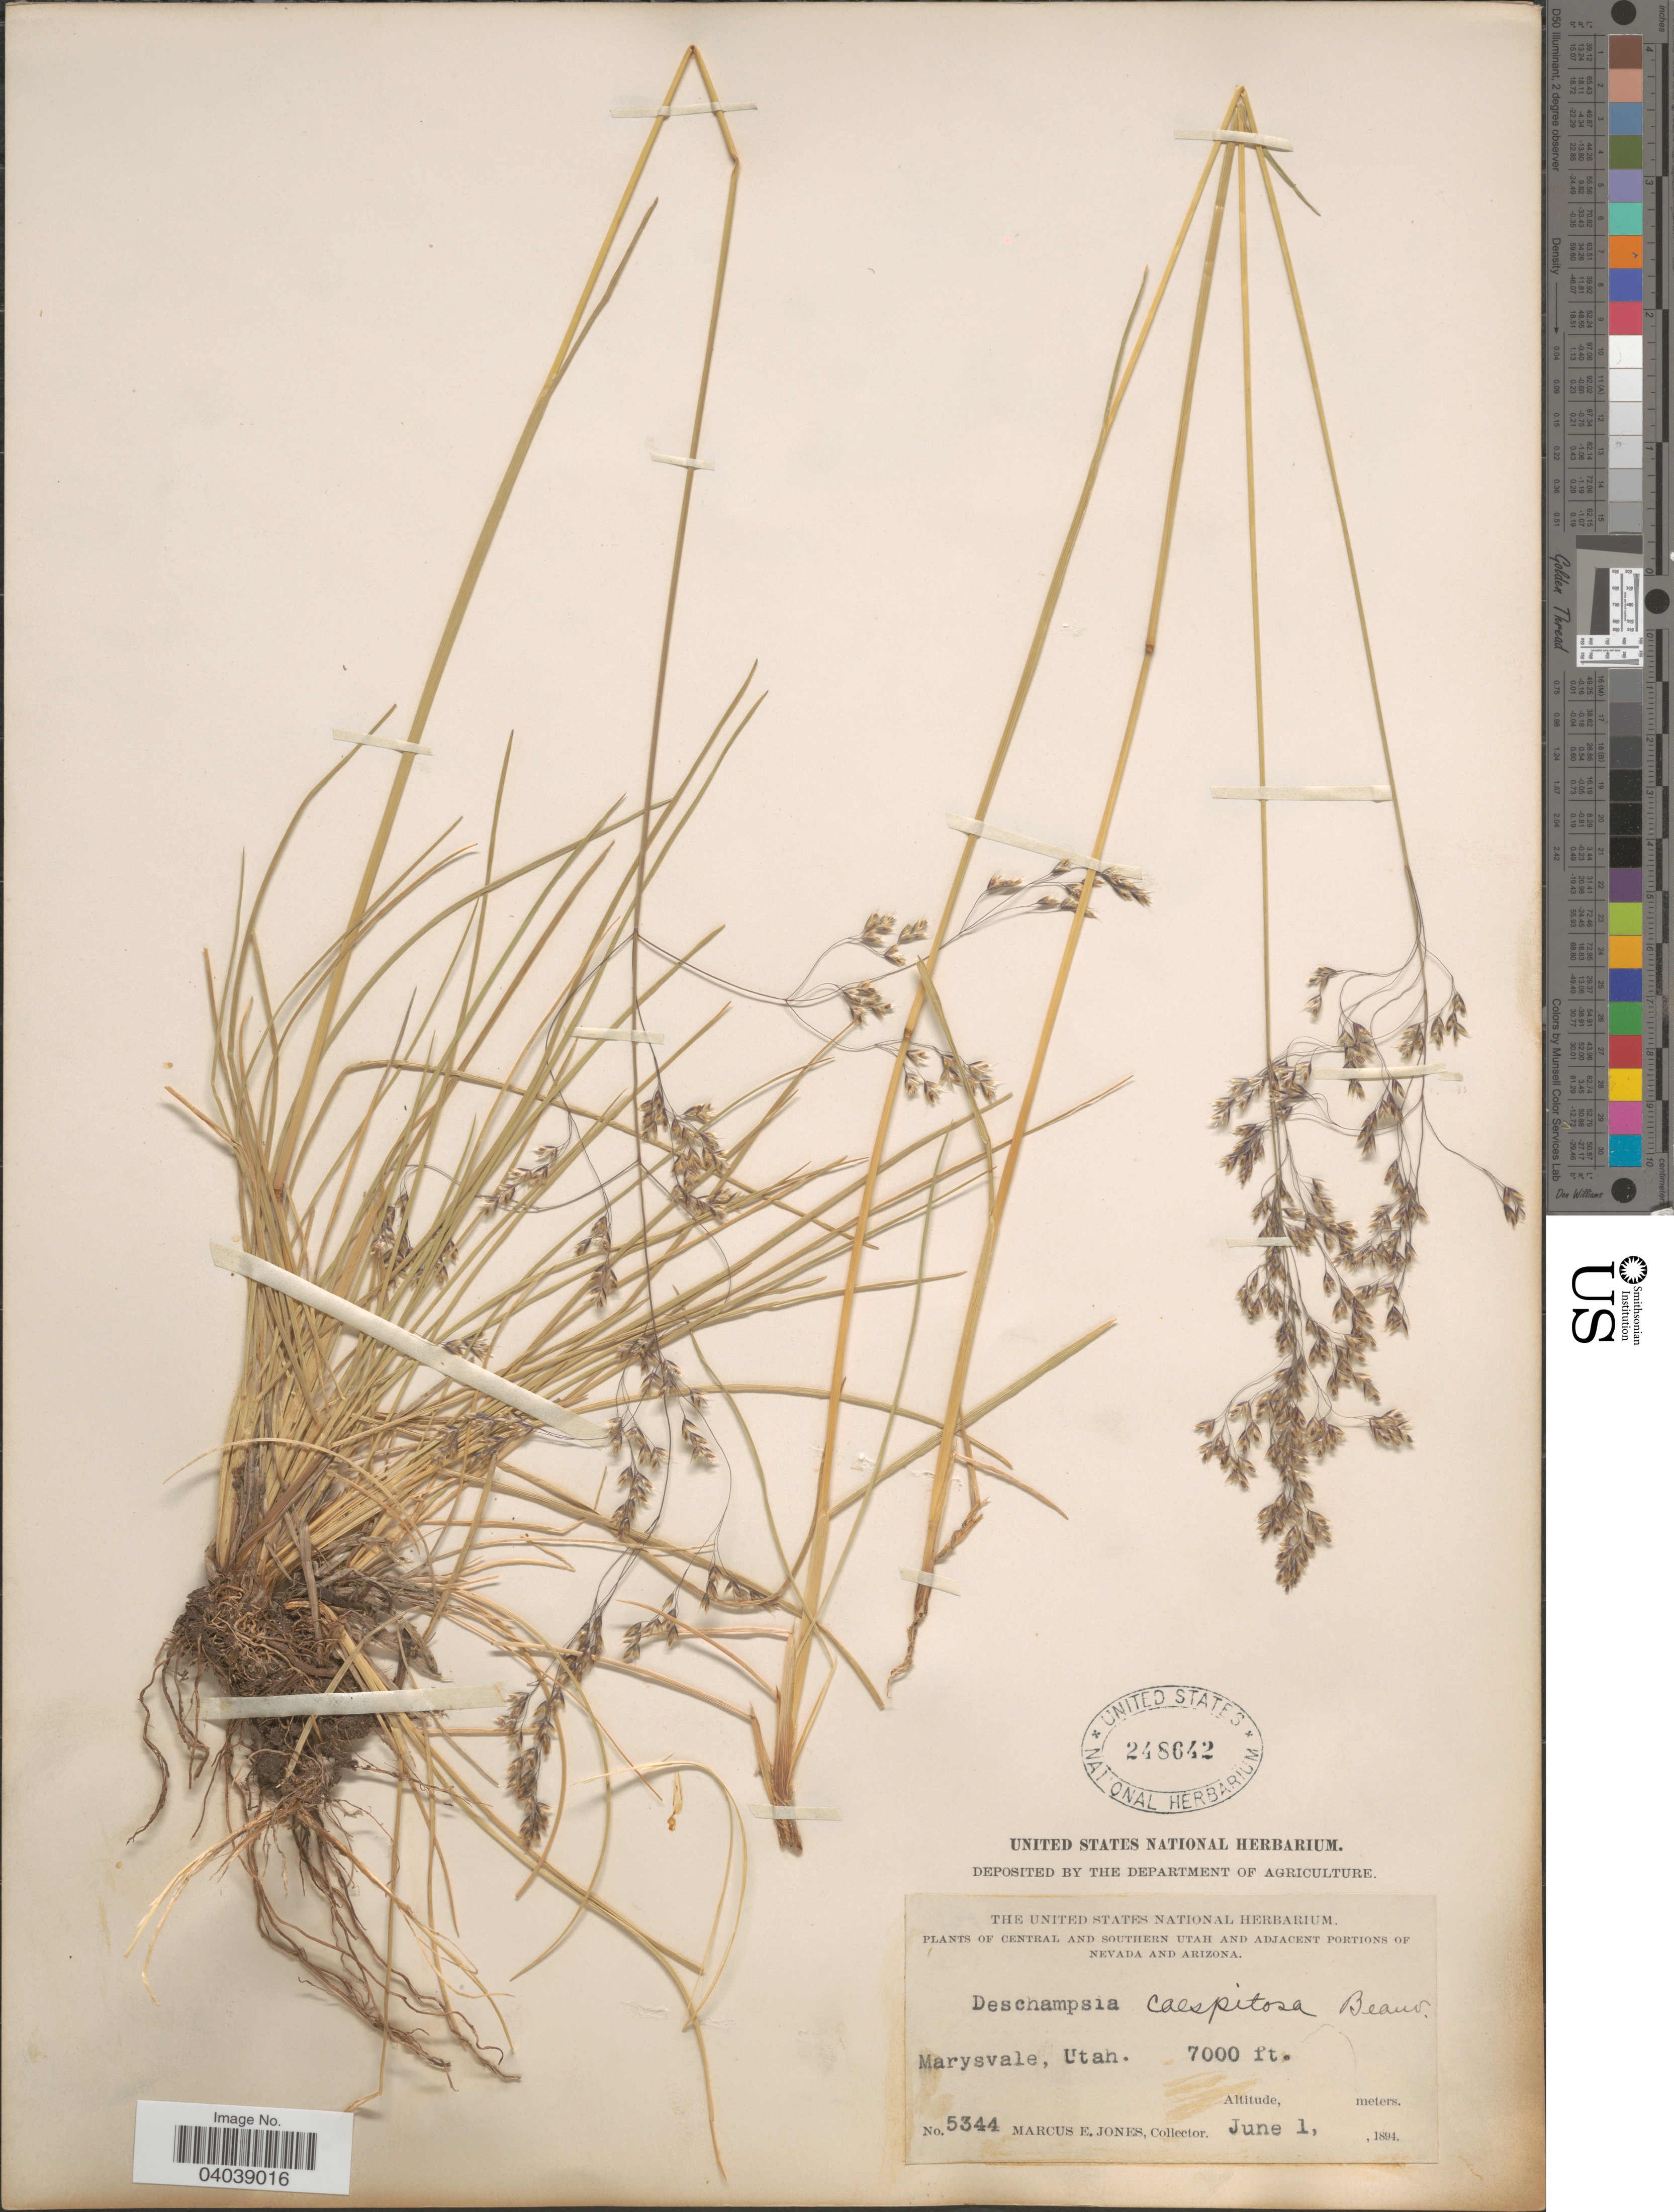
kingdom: Plantae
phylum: Tracheophyta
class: Liliopsida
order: Poales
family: Poaceae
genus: Deschampsia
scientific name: Deschampsia cespitosa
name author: (L.) P. Beauv.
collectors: M. E. Jones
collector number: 5344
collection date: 1894-06-01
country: United States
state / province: Utah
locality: Central and Southern Utah. Marysvale.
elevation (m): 2134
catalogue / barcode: US 248642